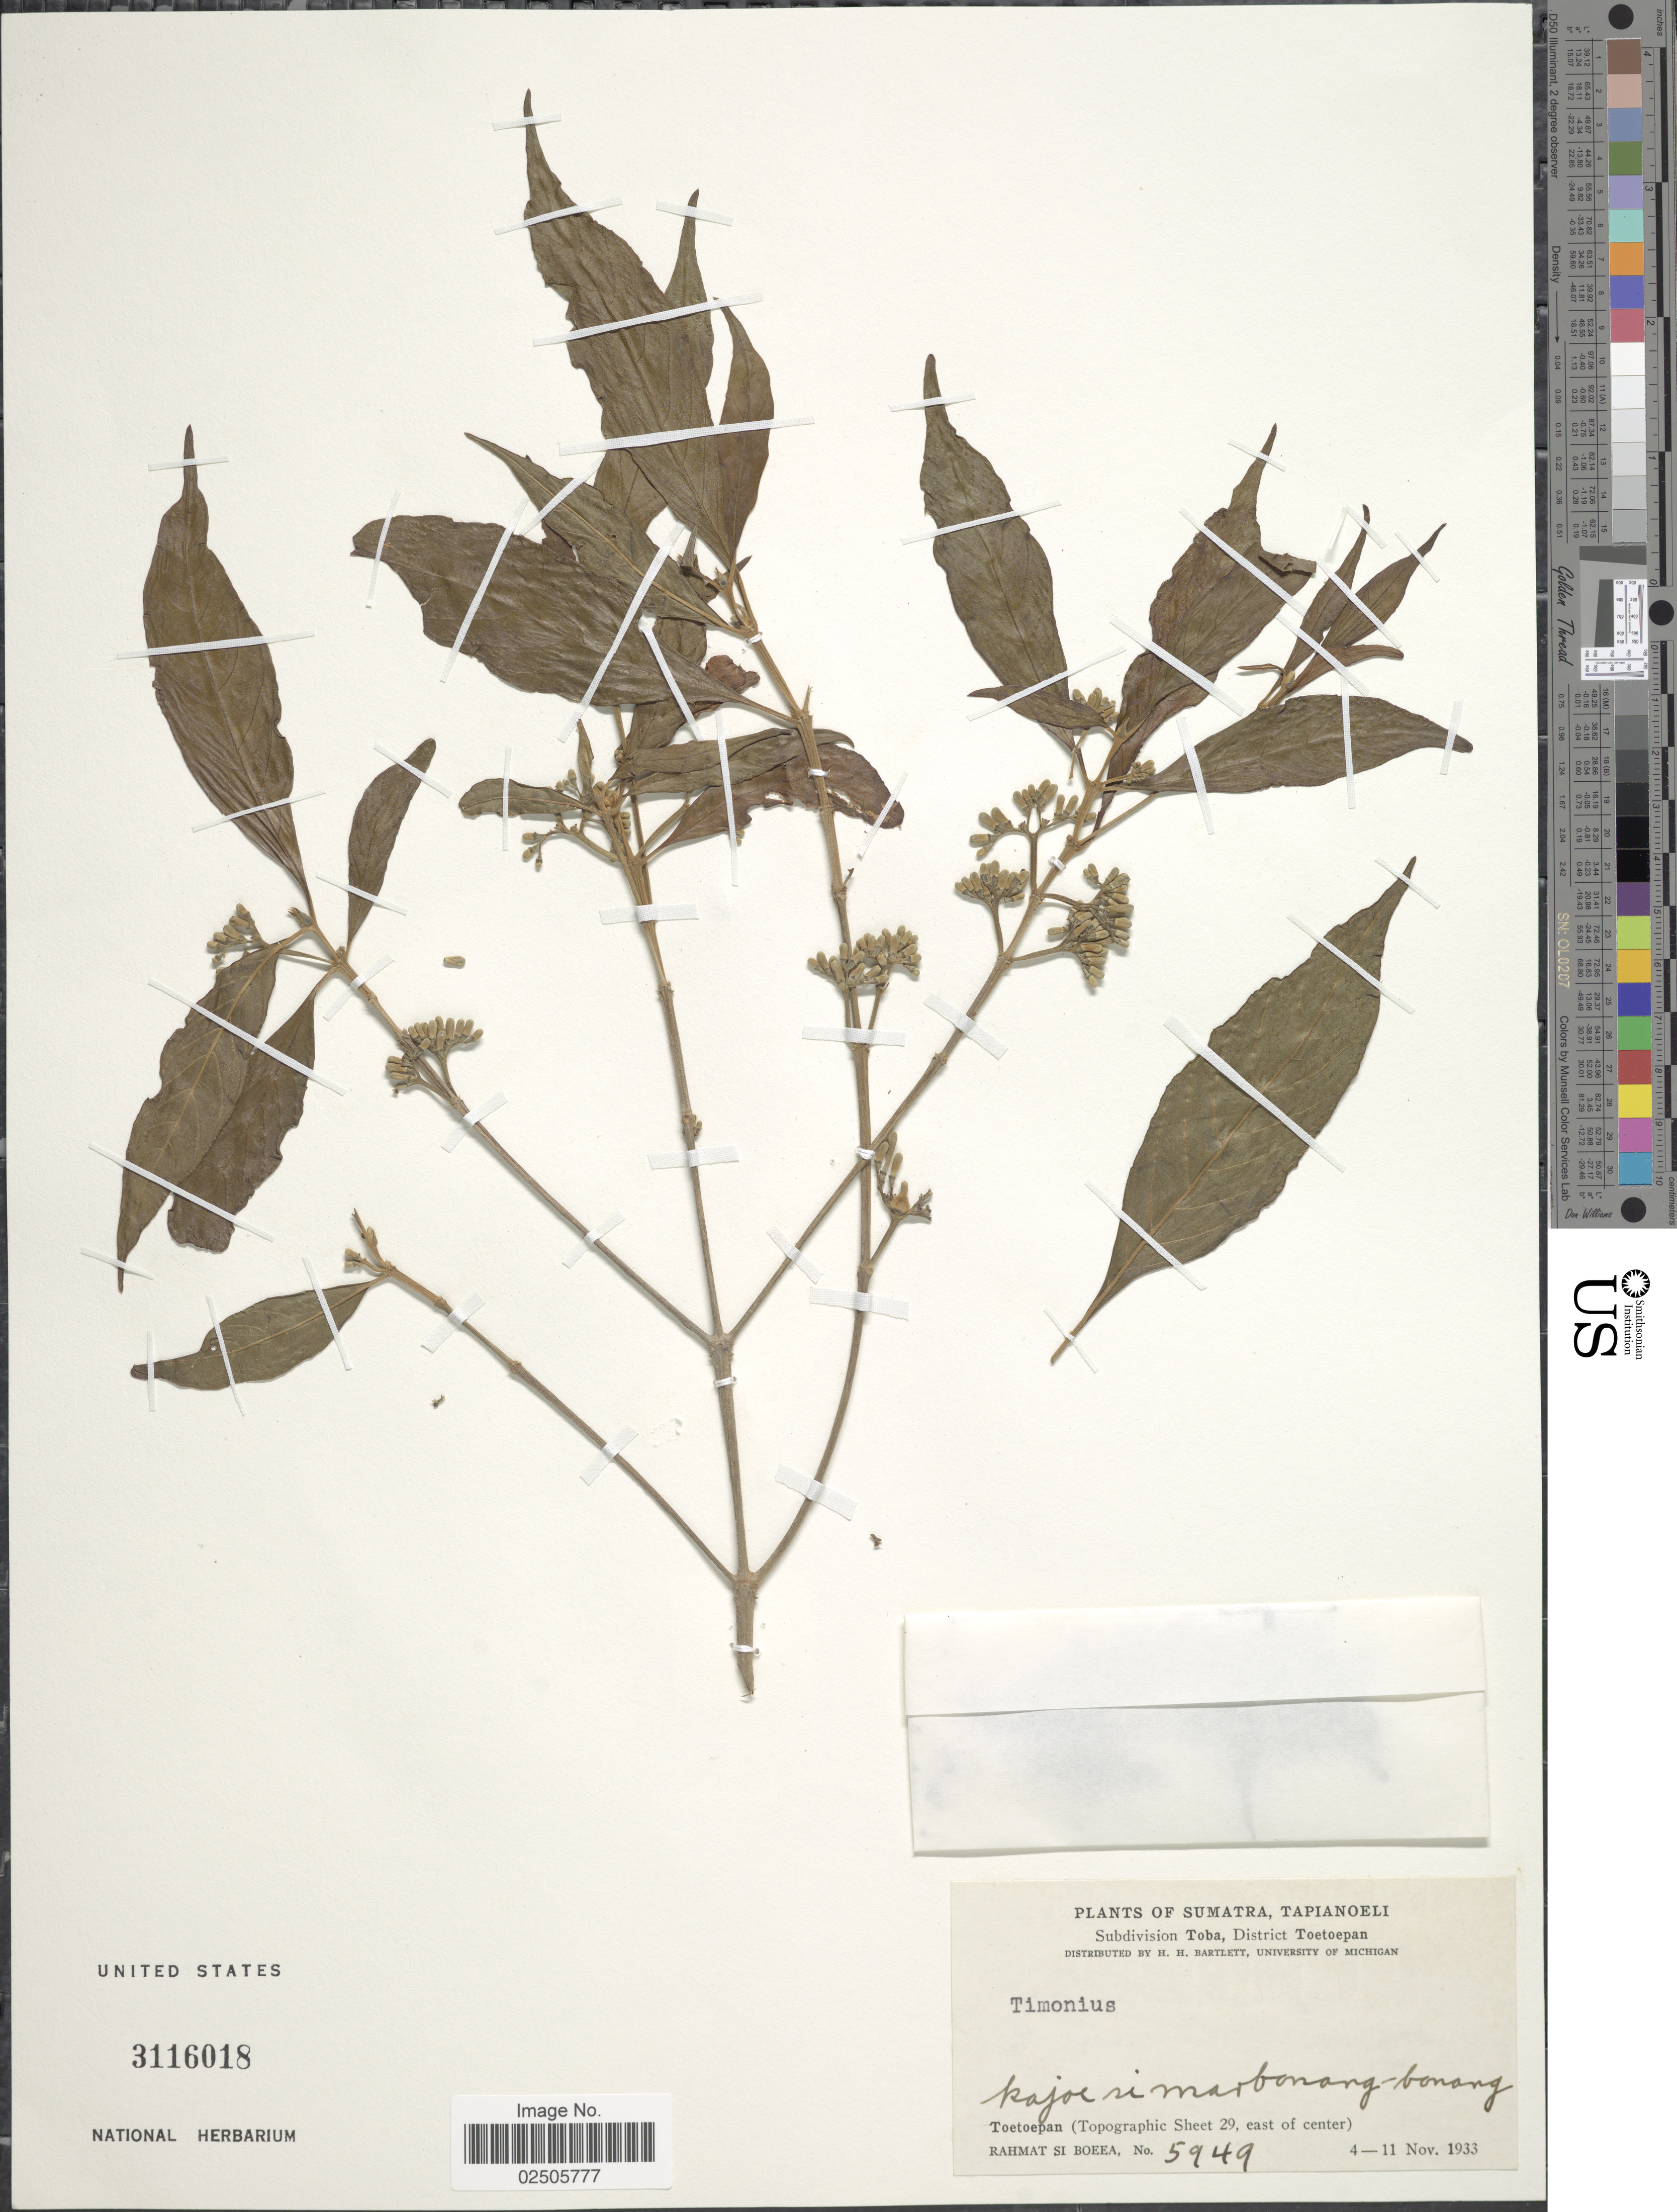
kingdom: Plantae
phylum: Tracheophyta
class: Magnoliopsida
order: Gentianales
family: Rubiaceae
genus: Timonius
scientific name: Timonius sp.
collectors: Rahmat Si Boeea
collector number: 5949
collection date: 1933-11-04/1933-11-11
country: Indonesia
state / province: Sumatra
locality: Tapianoeli, Subdivision Toba, District Toetoepan, Toetoepan (Topographic Sheet 29, east of center)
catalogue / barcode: US 3116018